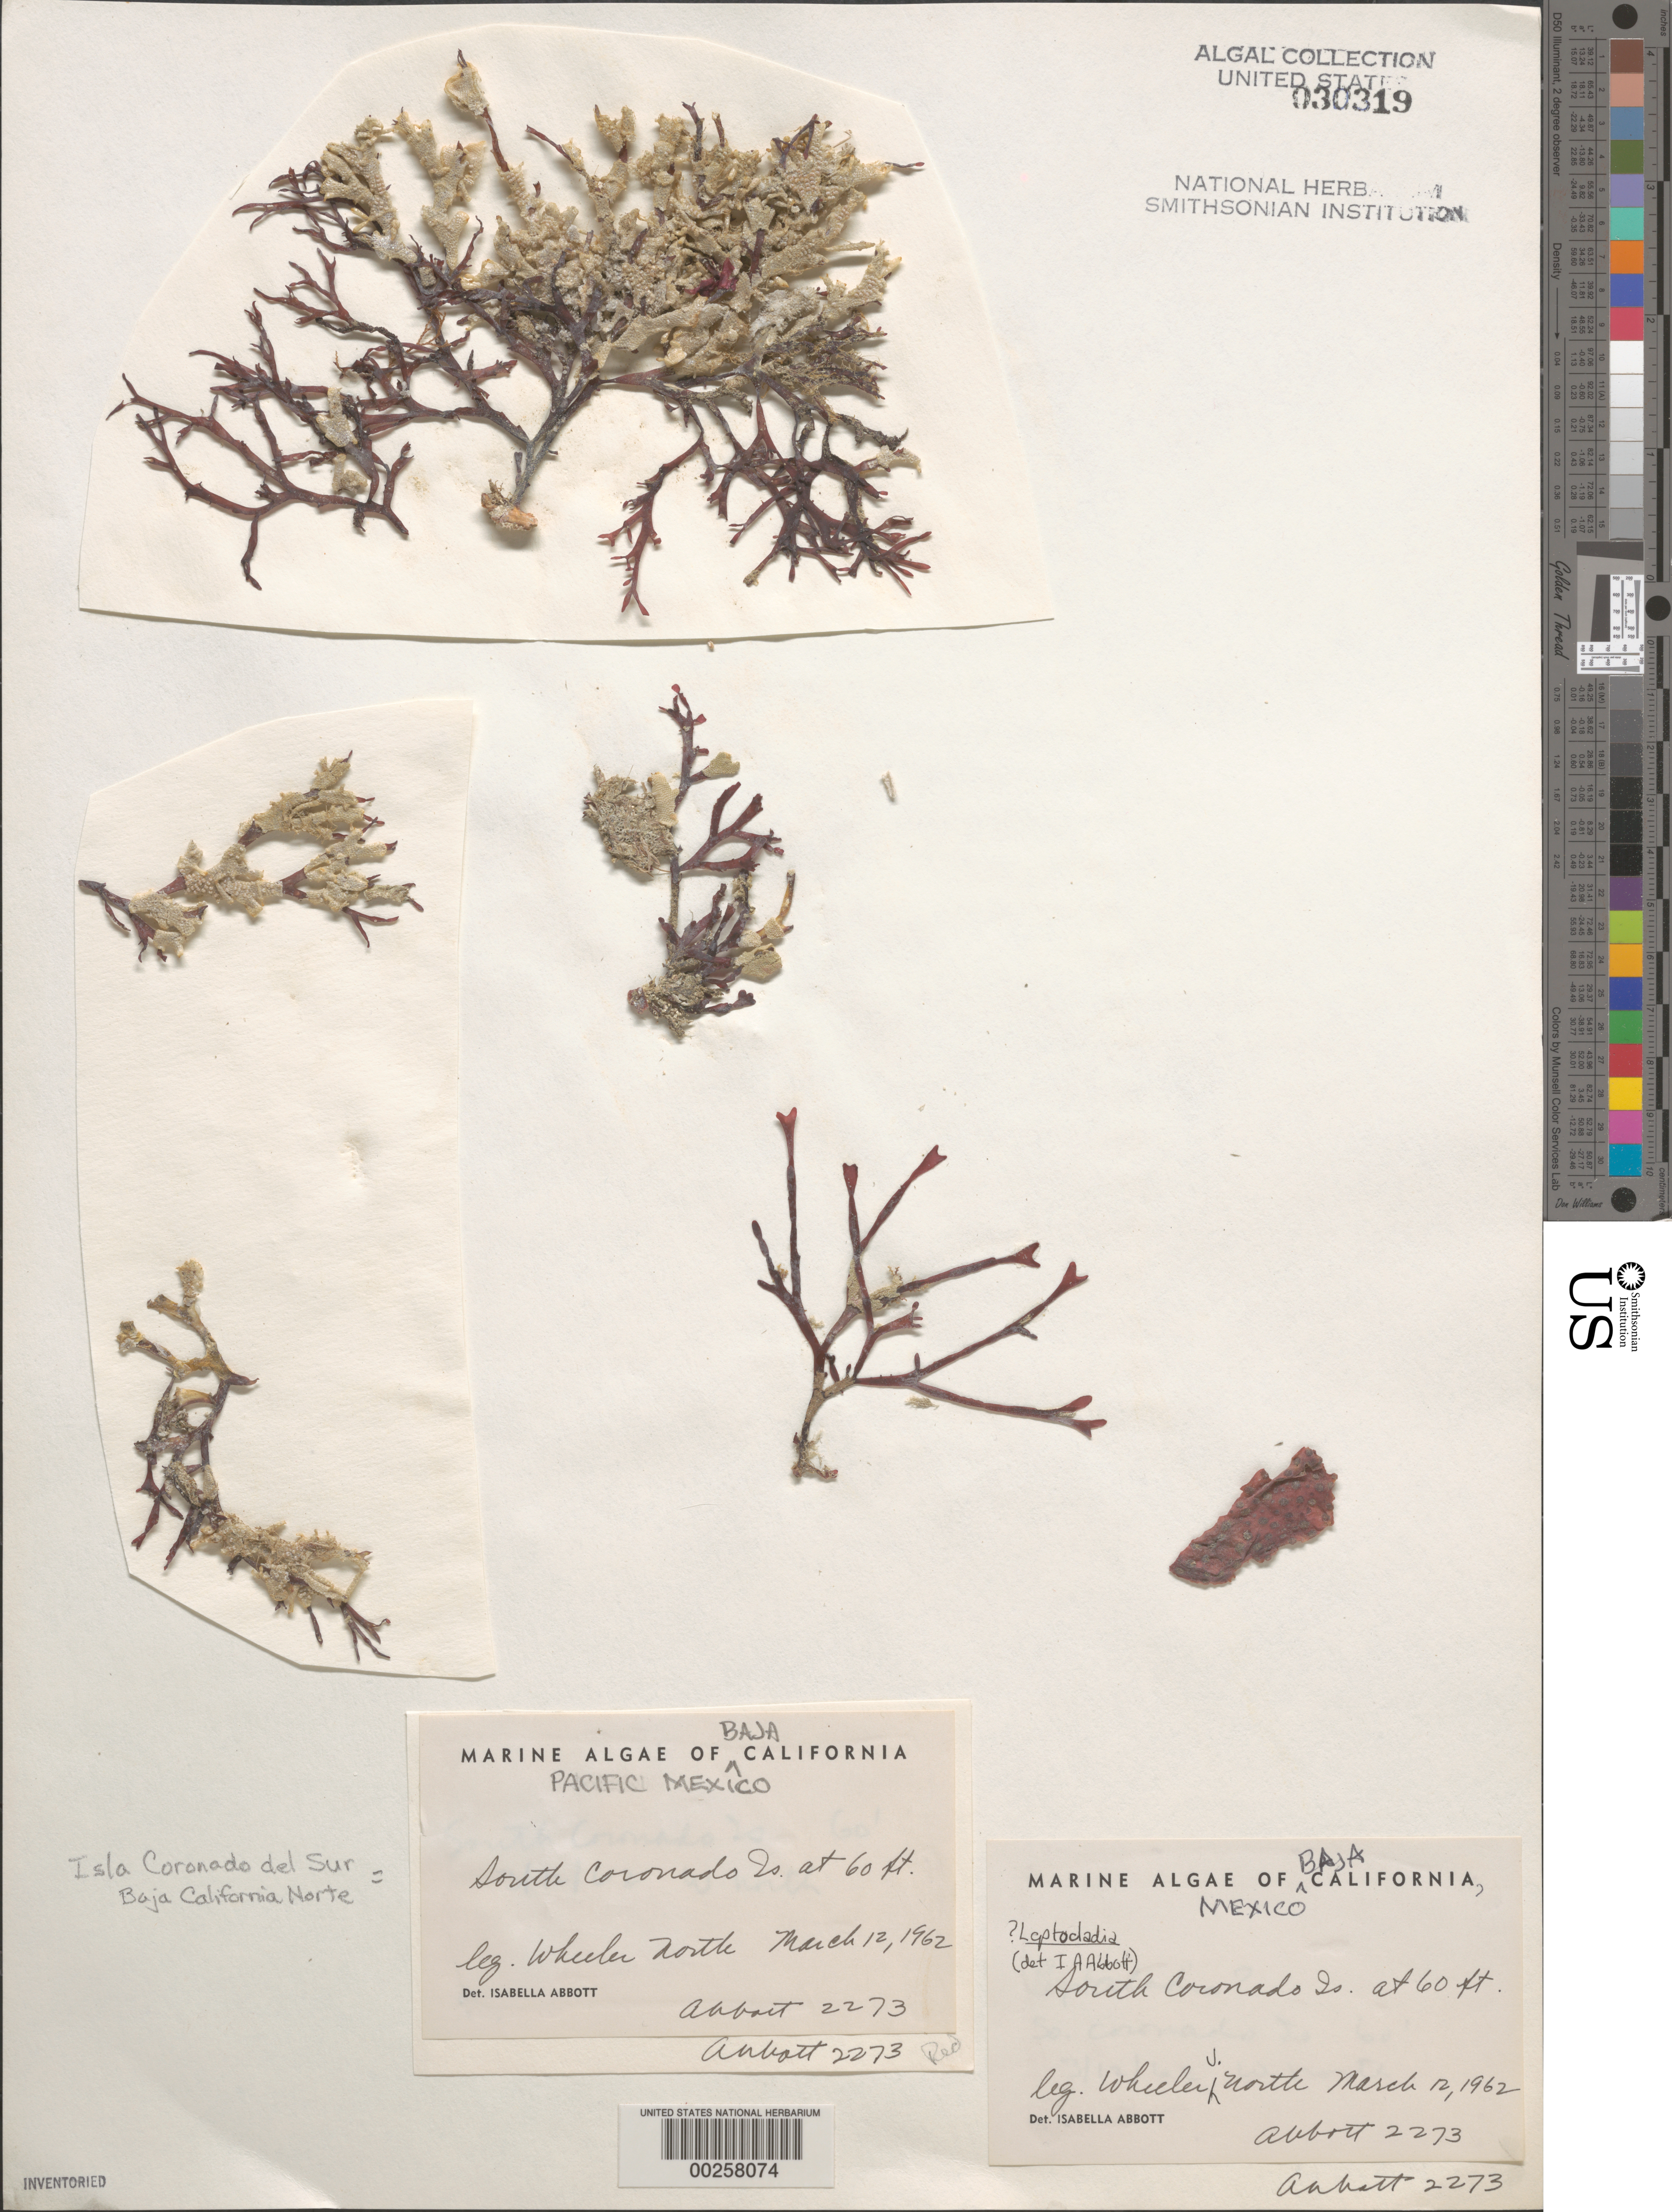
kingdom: Plantae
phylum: Rhodophyta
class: Florideophyceae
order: Gigartinales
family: Dumontiaceae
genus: Leptocladia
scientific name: Leptocladia sp.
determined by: Abbott, Isabella A.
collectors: W. North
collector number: IAA 2273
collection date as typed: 12 Mar 1962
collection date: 1962-03-12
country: Mexico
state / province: Baja California Norte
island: Isla Coronado del Sur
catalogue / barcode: US 30319